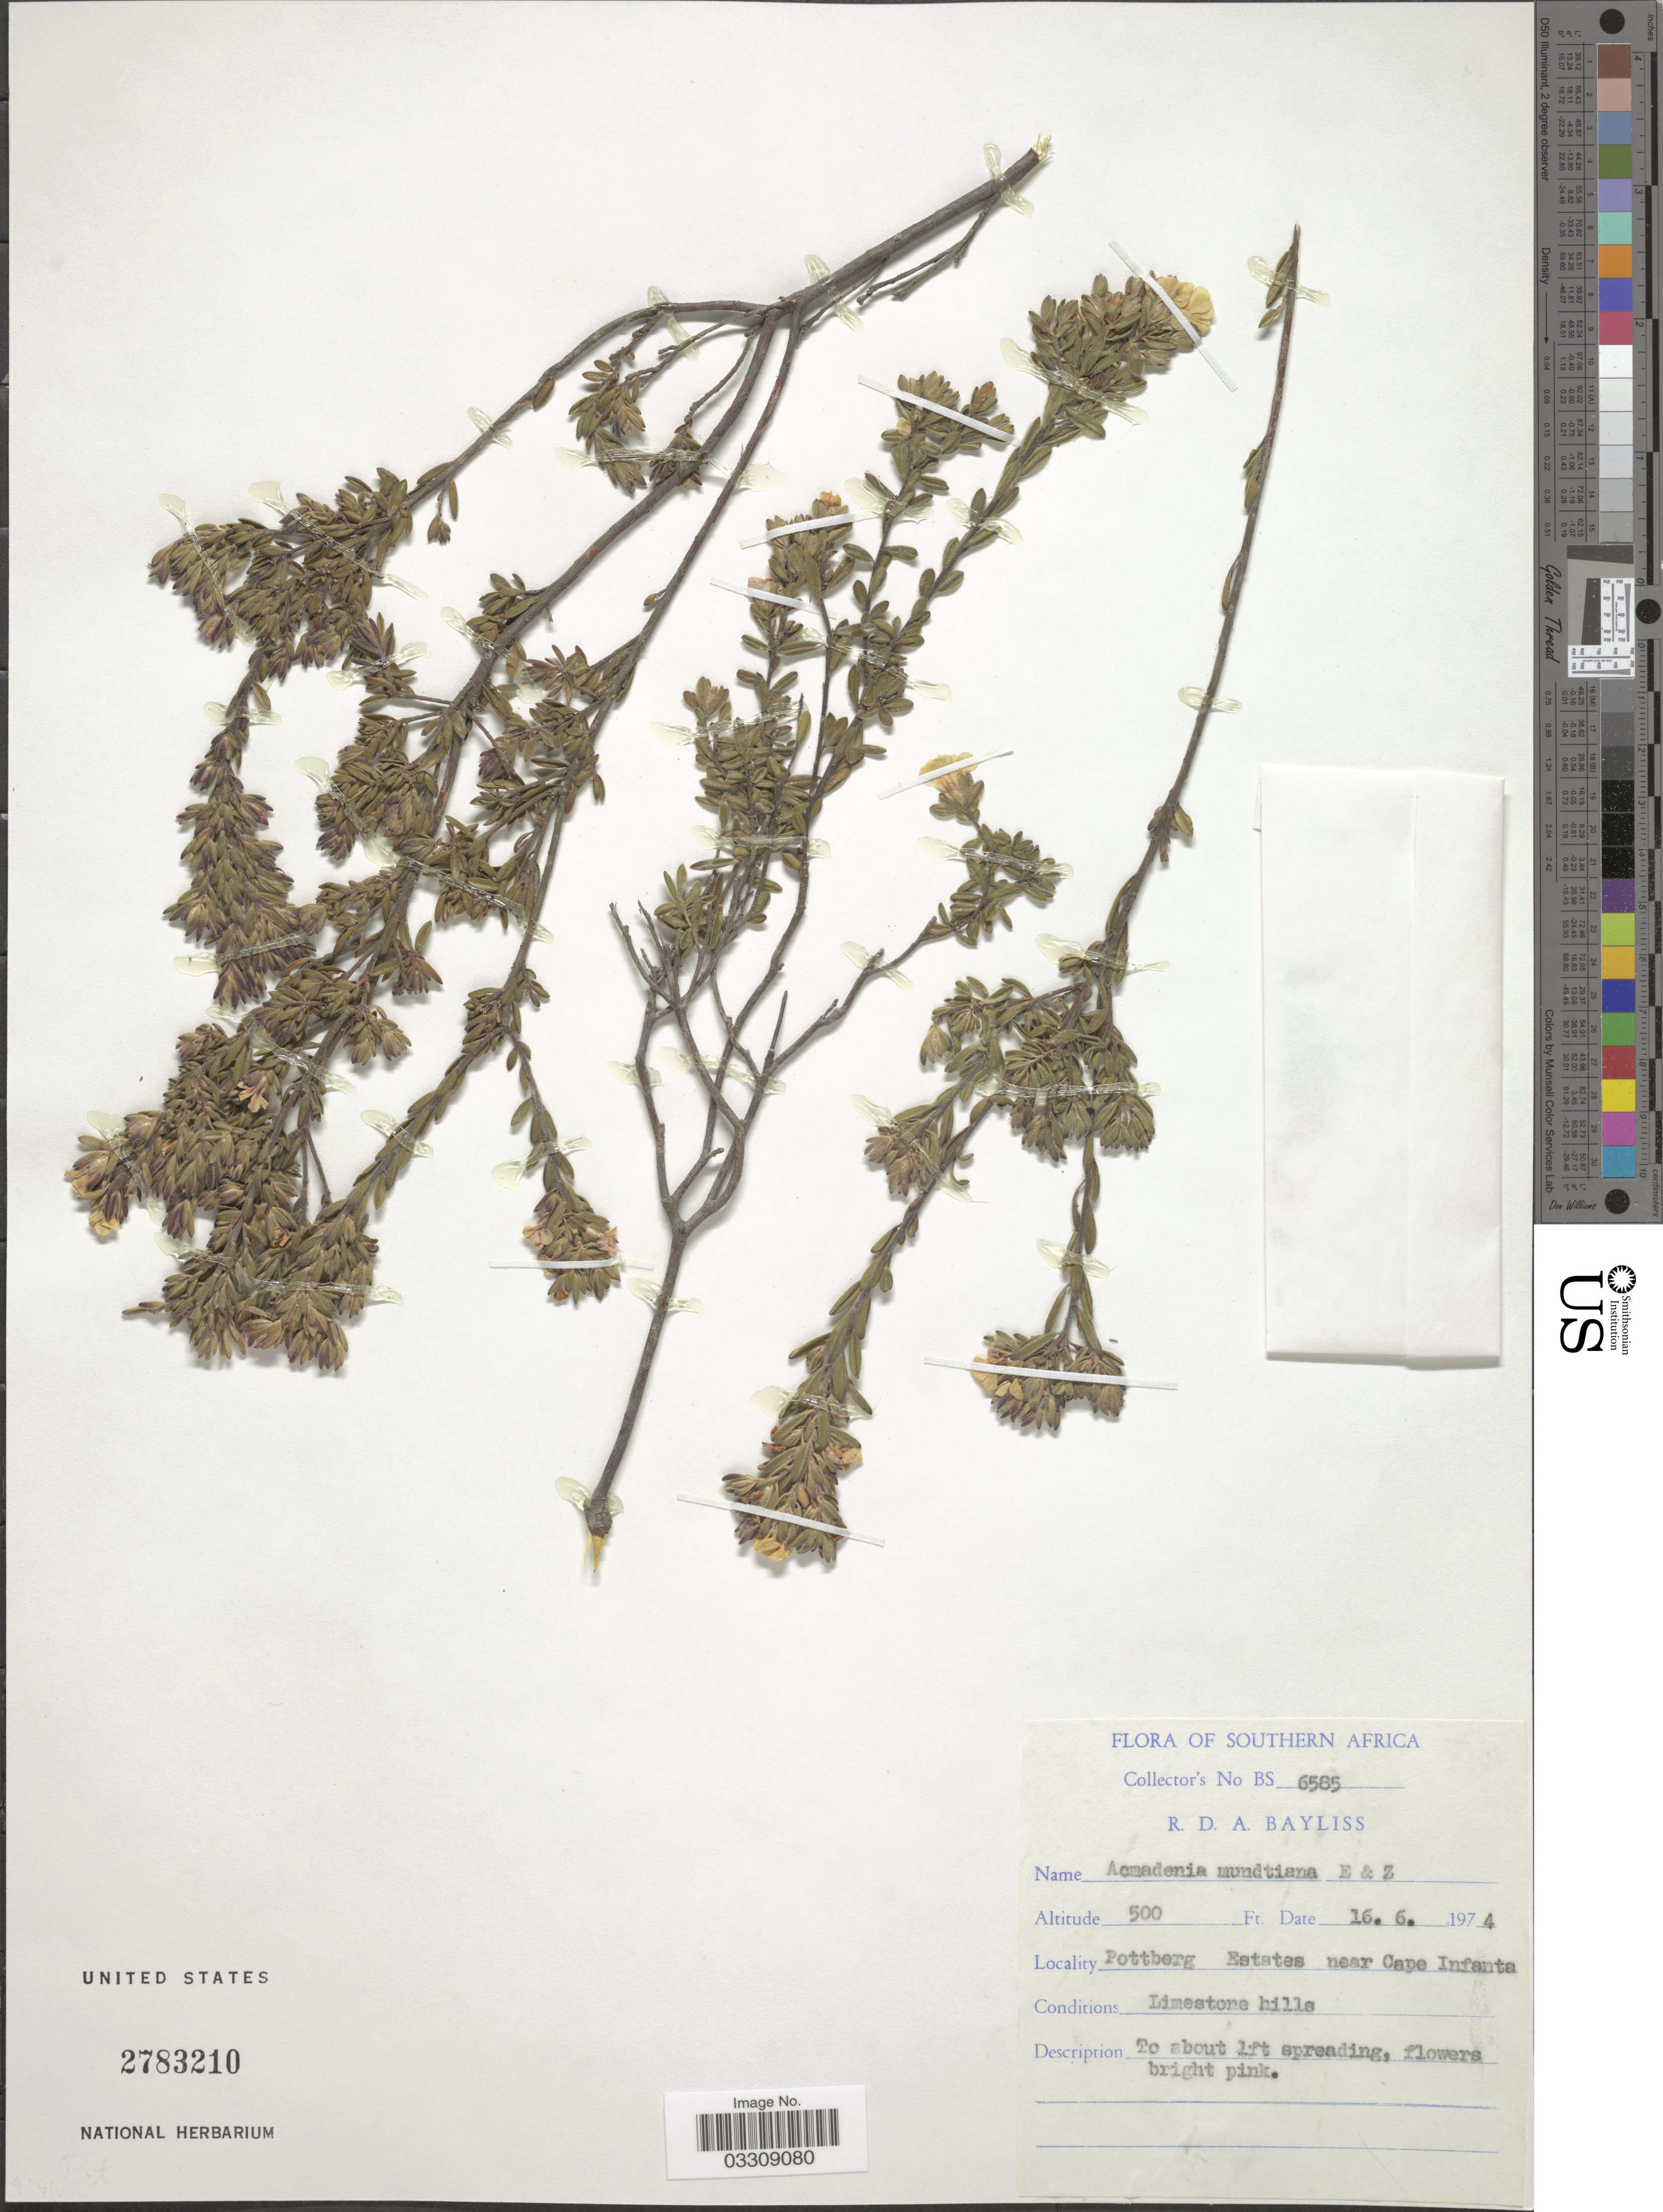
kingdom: Plantae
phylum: Tracheophyta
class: Magnoliopsida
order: Sapindales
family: Rutaceae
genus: Acmadenia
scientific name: Acmadenia mundiana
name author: Eckl. & Zeyh.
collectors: R. Bayliss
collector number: BS6585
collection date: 1974-06-16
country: South Africa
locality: Southern Africa. Pottberg Estates near Cape Infanta.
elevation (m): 152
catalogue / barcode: US 2783210